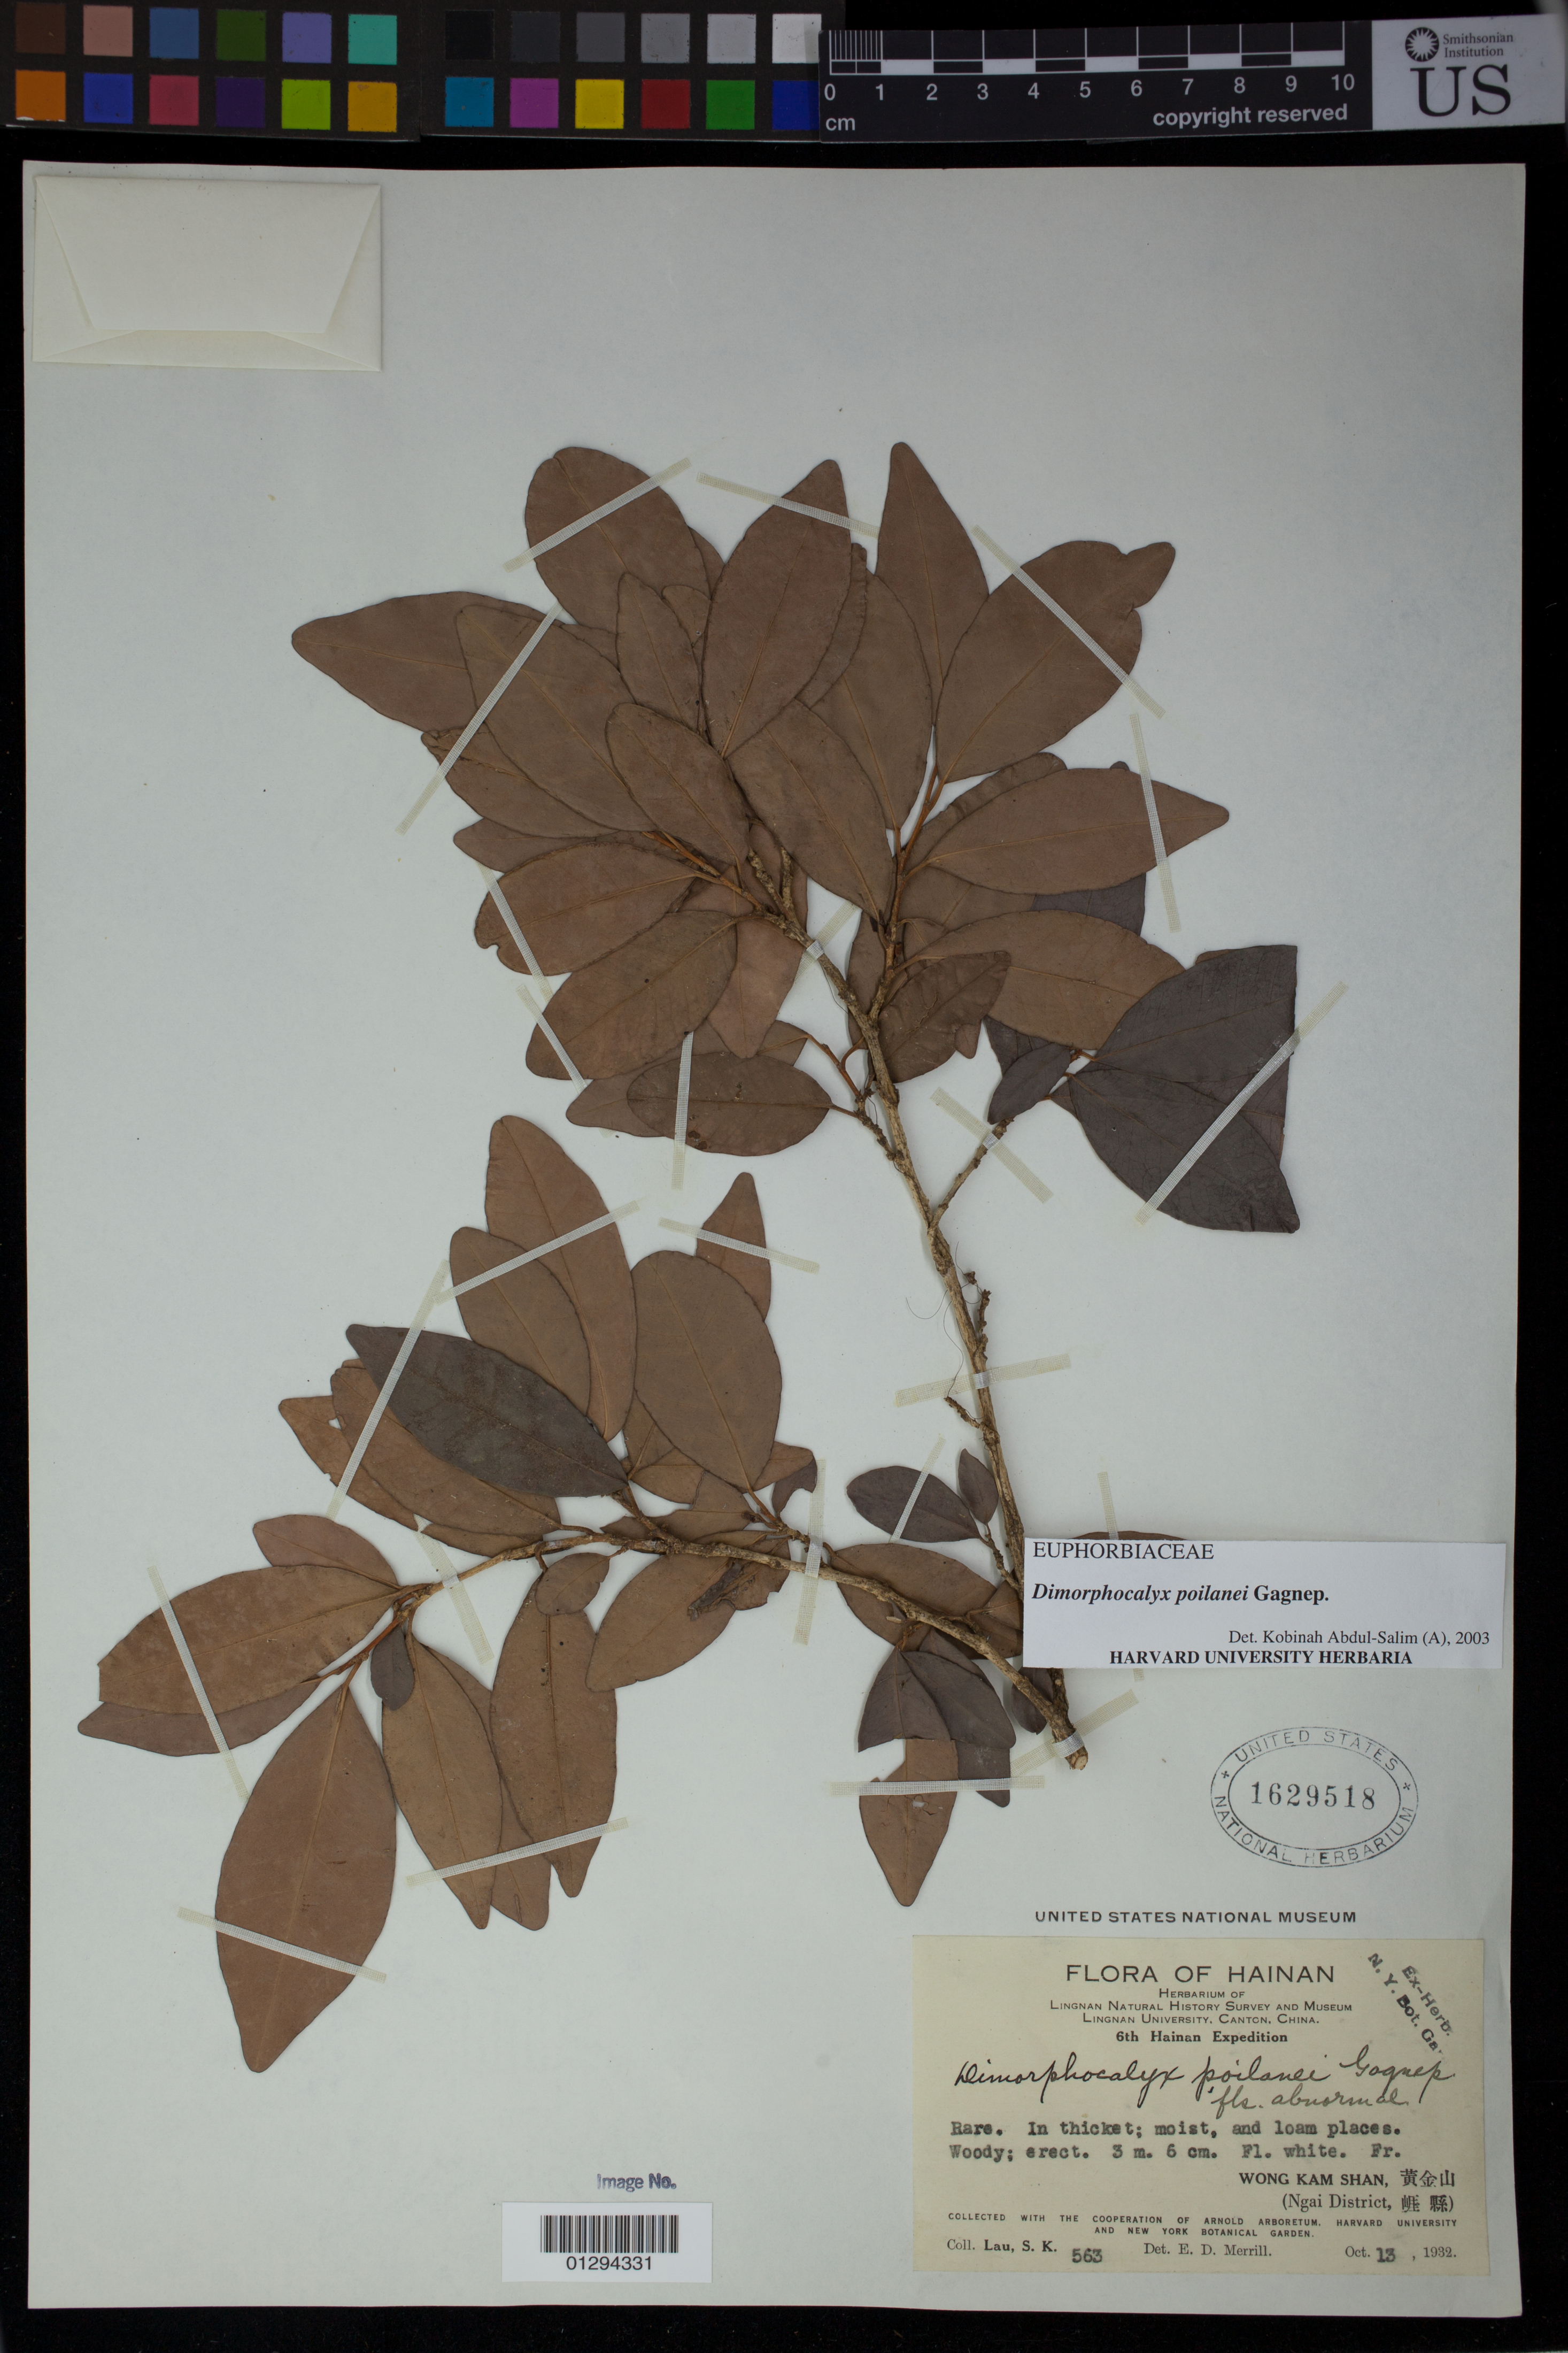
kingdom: Plantae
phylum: Tracheophyta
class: Magnoliopsida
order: Malpighiales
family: Euphorbiaceae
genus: Dimorphocalyx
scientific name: Dimorphocalyx poilanei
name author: Gagnep.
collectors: S. K. Lau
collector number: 563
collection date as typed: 13 Oct 1932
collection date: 1932-10-13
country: China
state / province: Hainan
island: Hainan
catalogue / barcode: US 1629518